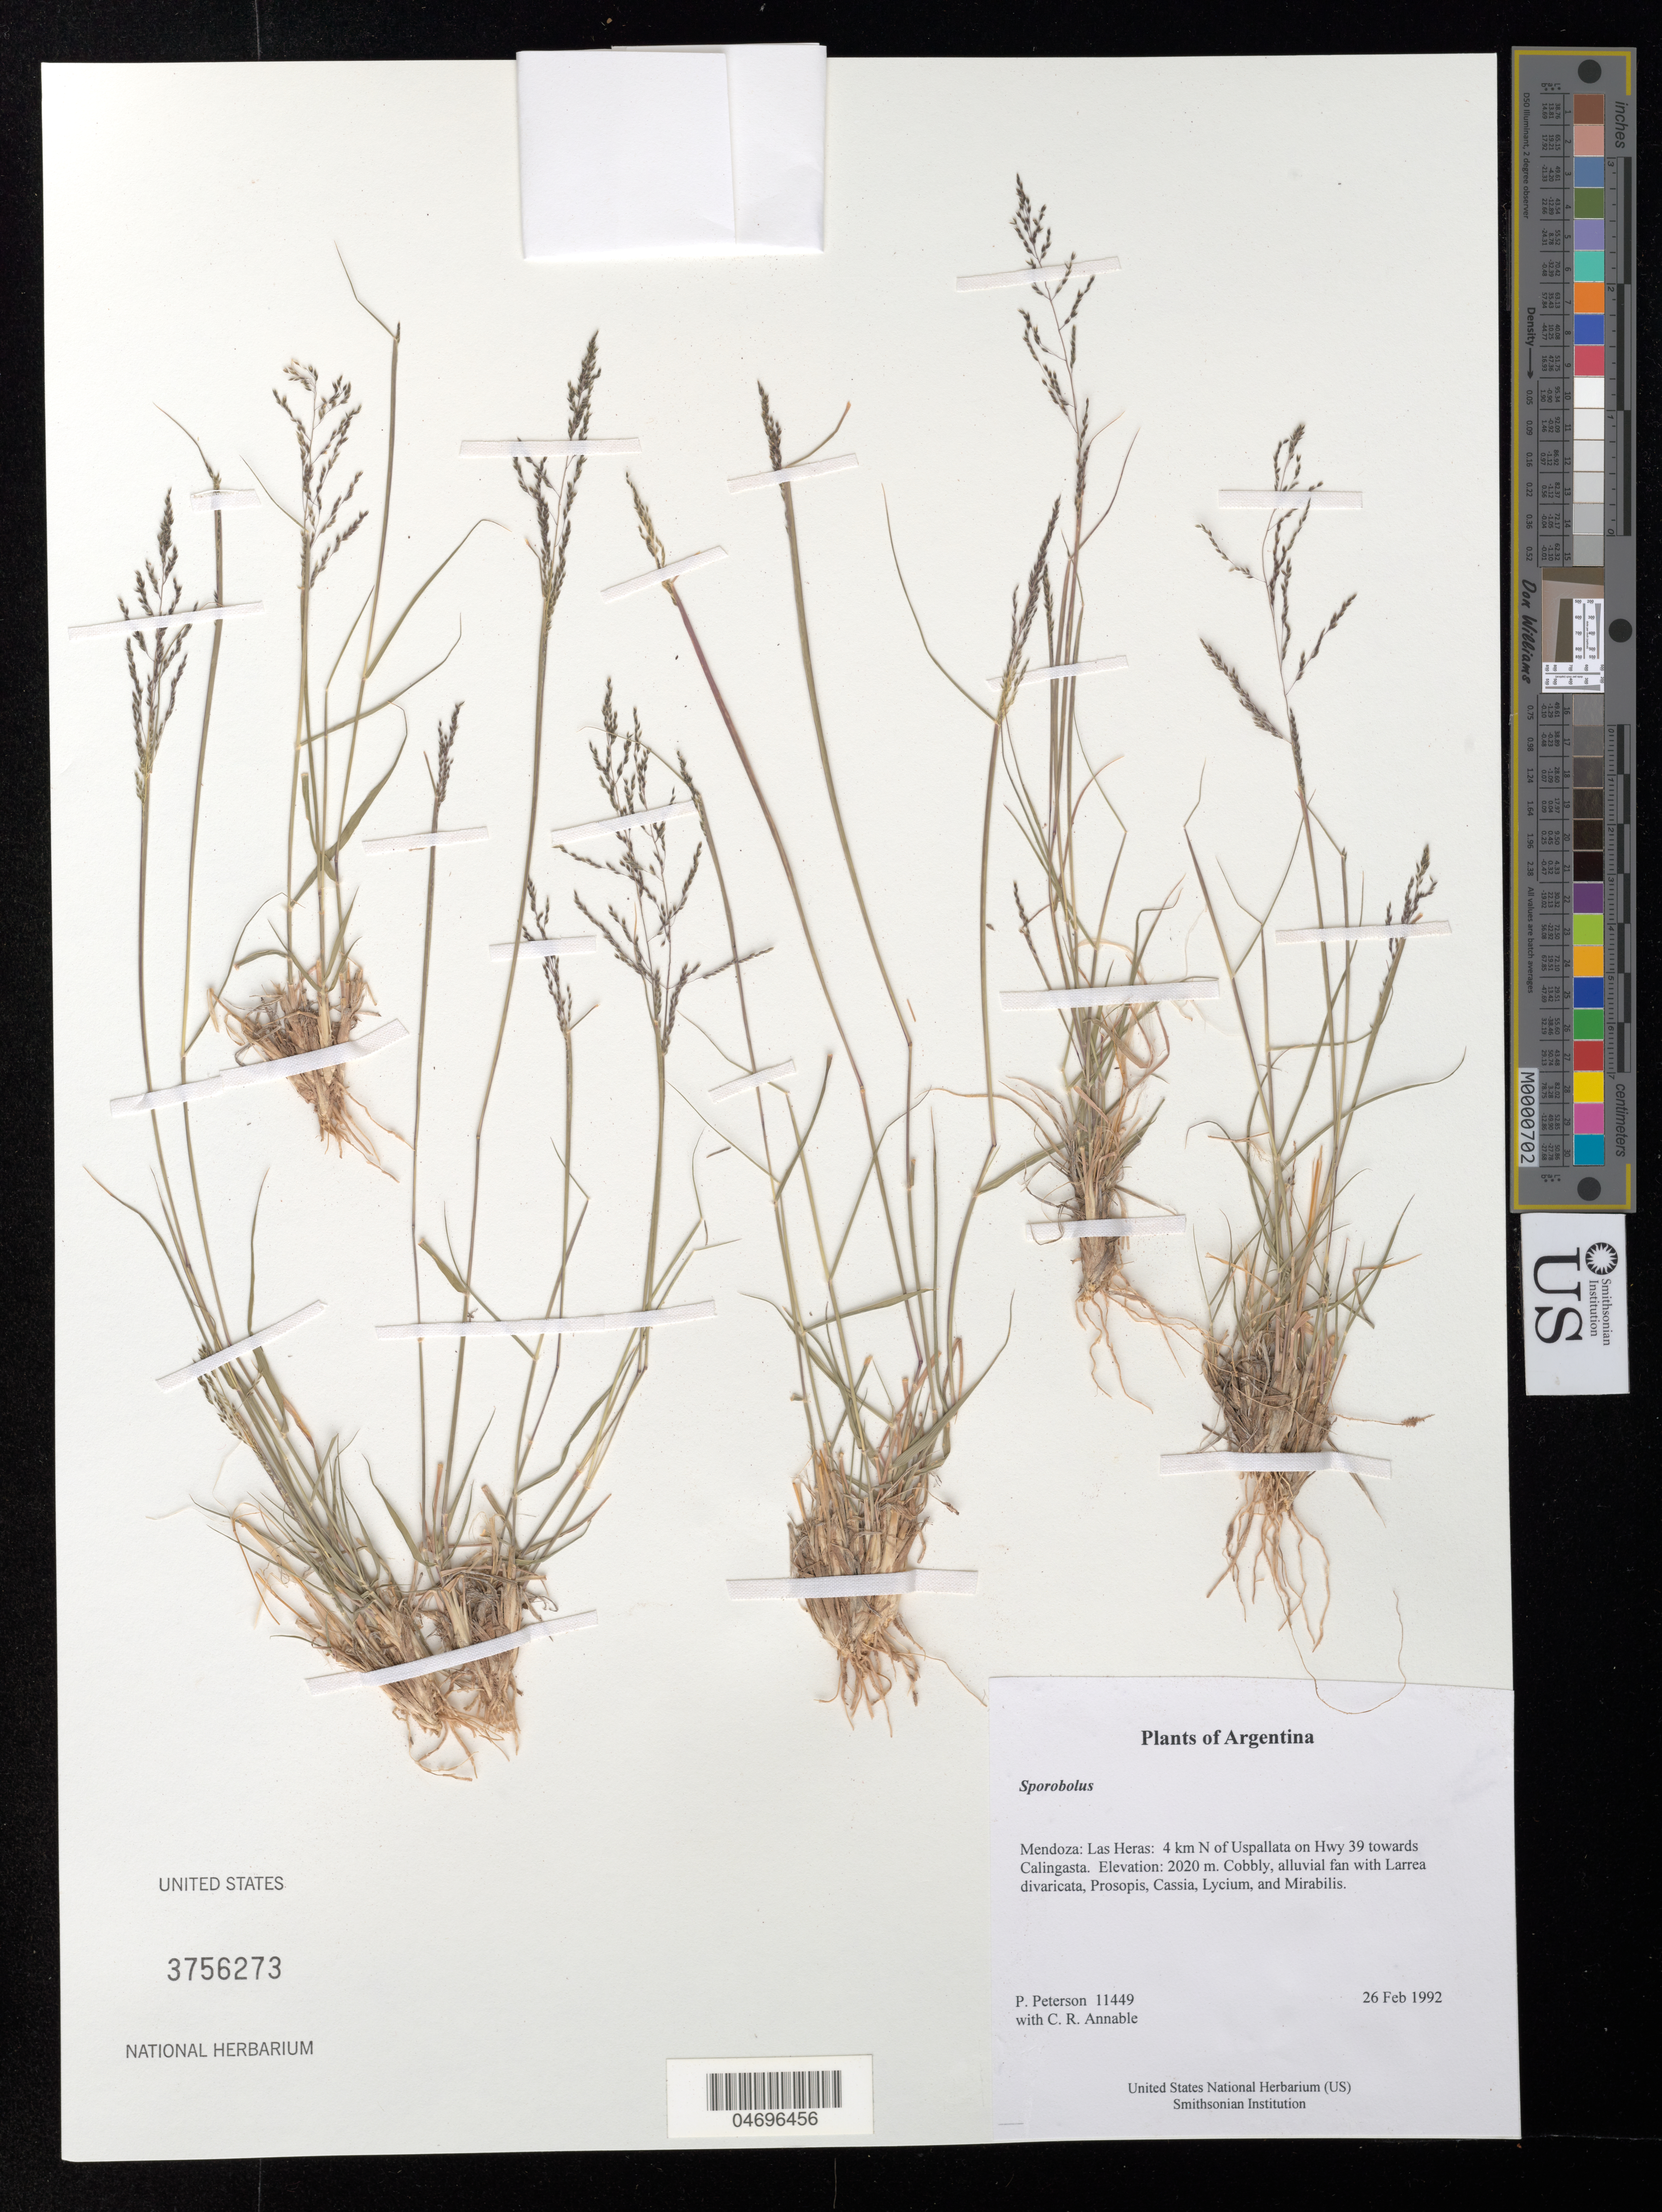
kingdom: Plantae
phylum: Tracheophyta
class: Liliopsida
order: Poales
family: Poaceae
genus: Sporobolus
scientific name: Sporobolus sp.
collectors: P. M. Peterson & C. R. Annable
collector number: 11449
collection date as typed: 26 Feb 1992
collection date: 1992-02-26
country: Argentina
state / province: Mendoza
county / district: Las Heras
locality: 4 km N of Uspallata on Hwy 39 towards Calingasta.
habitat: Cobbly, alluvial fan with Larrea divaricata, Prosopis, Cassia, Lycium, and Mirabilis.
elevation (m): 2020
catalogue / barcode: US 3756273